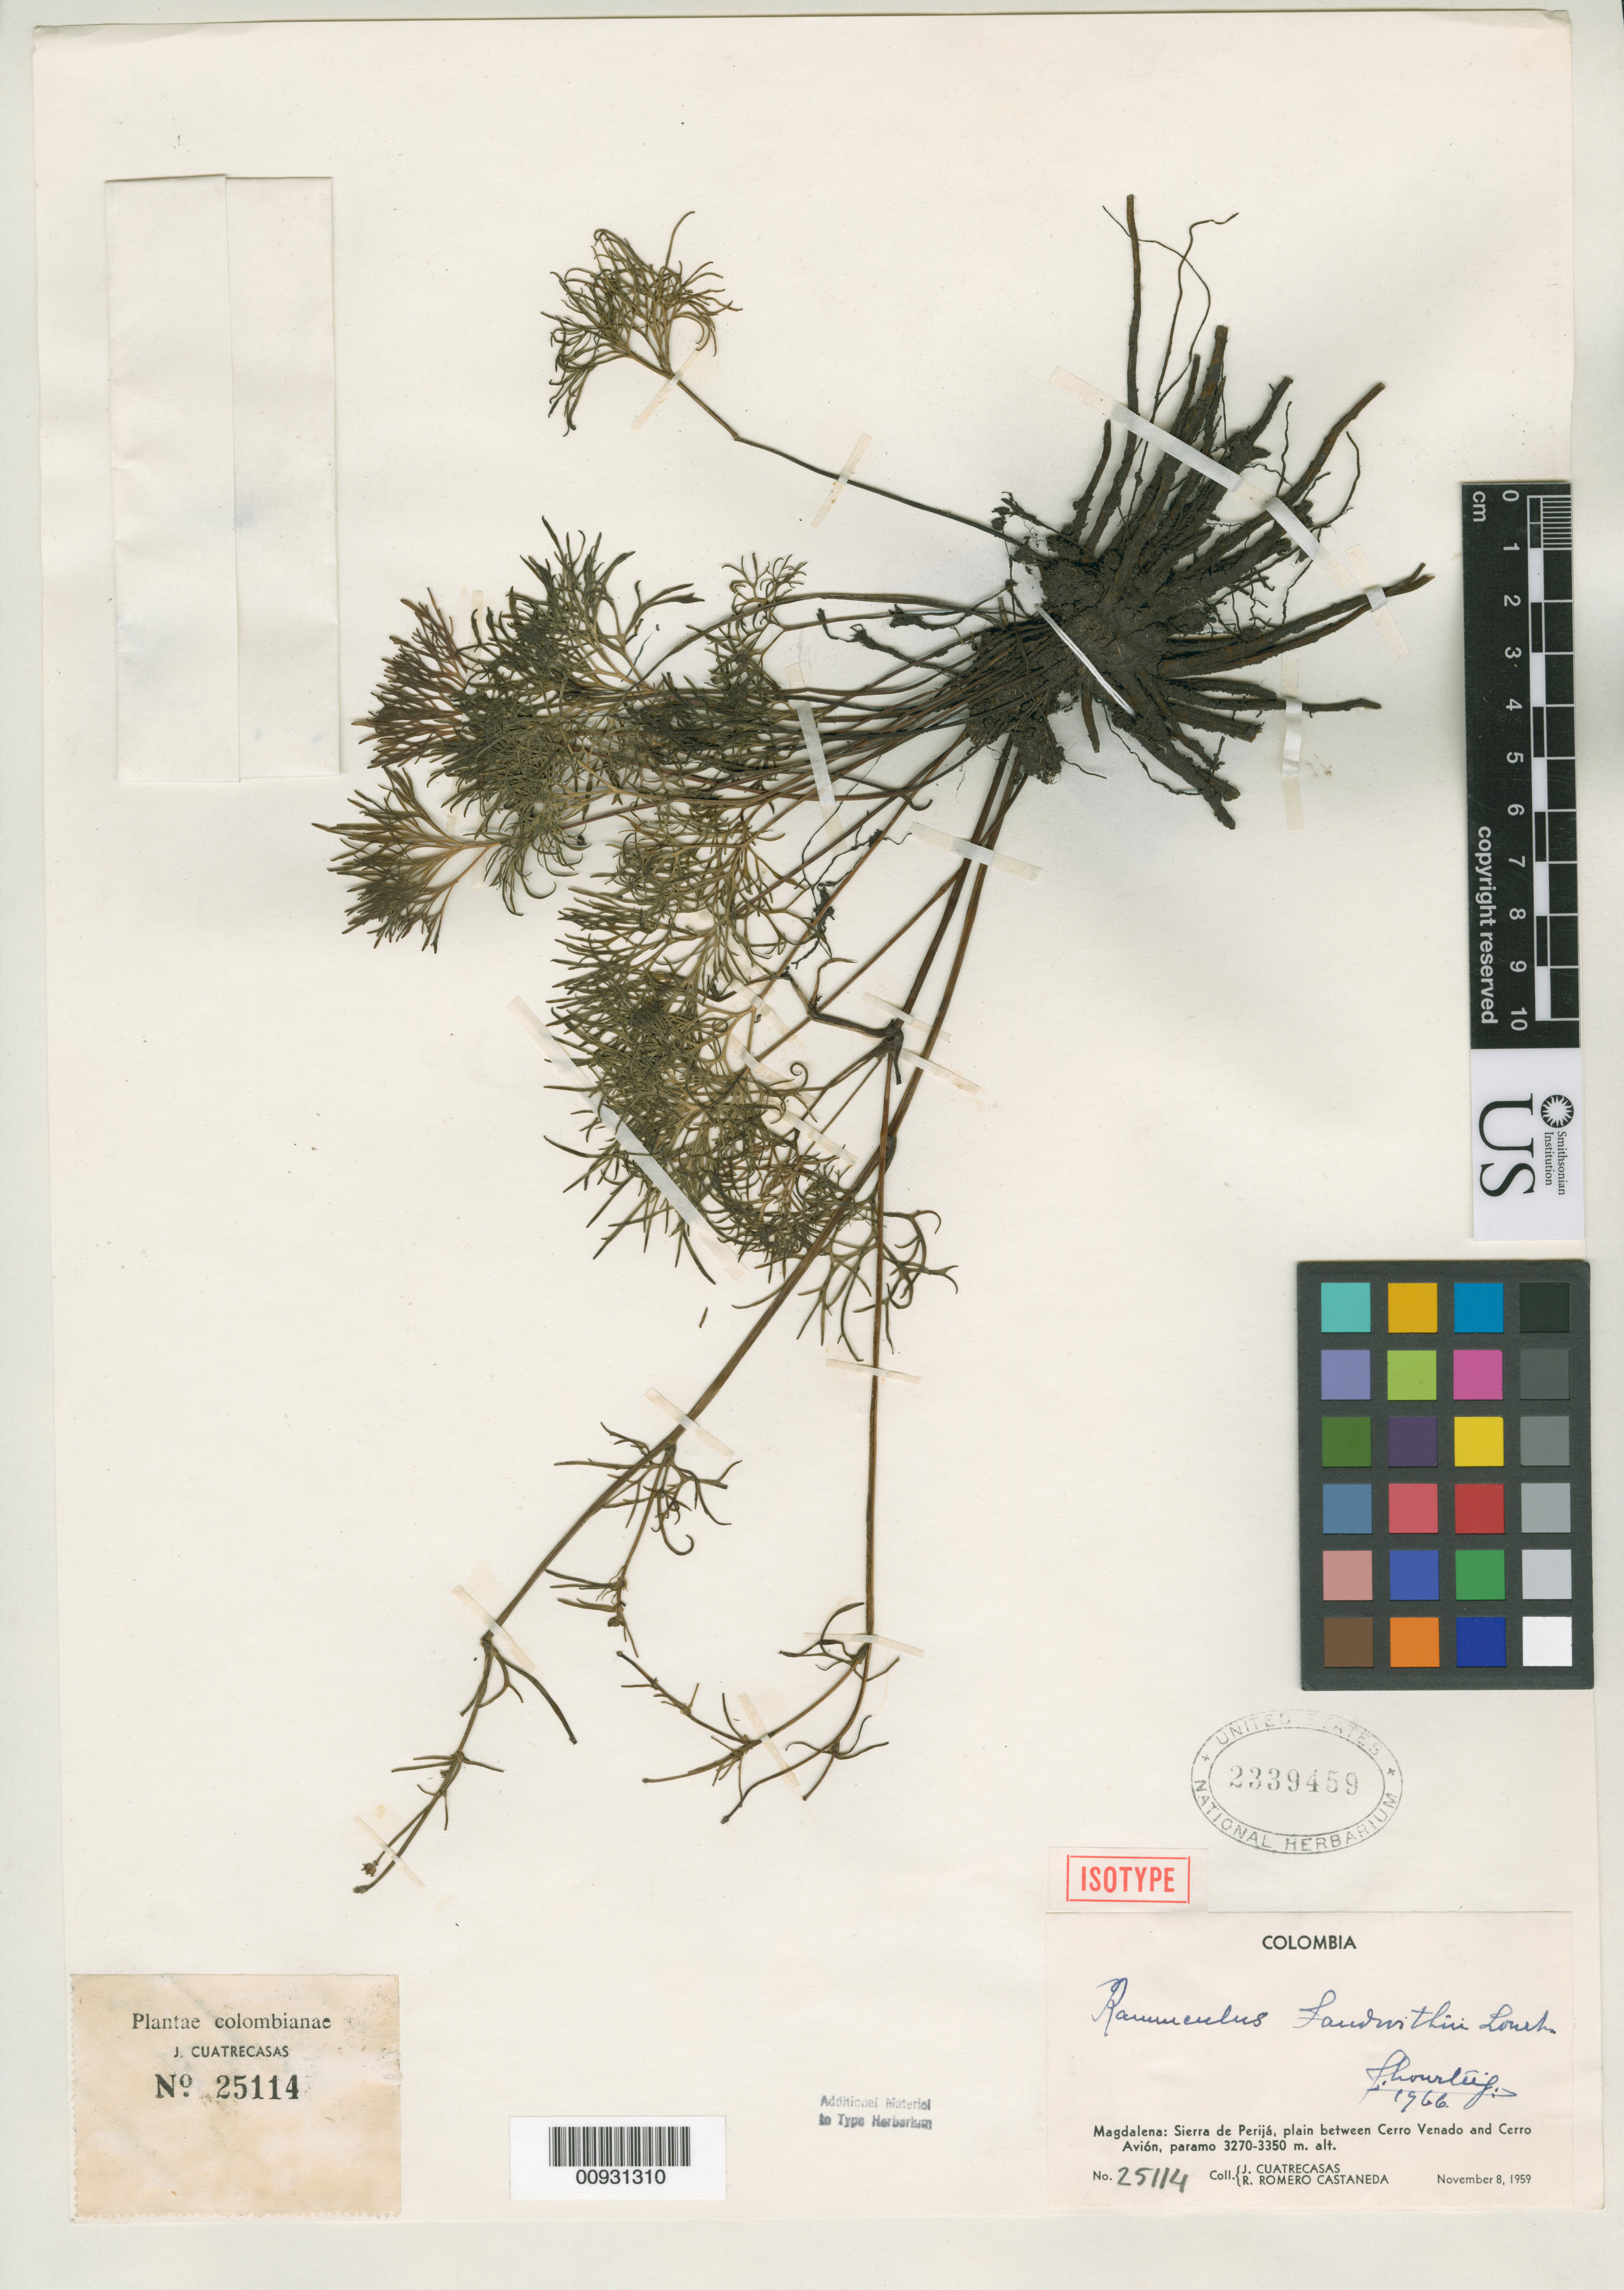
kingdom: Plantae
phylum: Tracheophyta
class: Magnoliopsida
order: Ranunculales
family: Ranunculaceae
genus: Ranunculus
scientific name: Ranunculus sandwithii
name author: Lourteig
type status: Isotype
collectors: J. Cuatrecasas & R. Romero Castañeda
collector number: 25114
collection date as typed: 08 Nov 1959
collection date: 1959-11-08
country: Colombia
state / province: Magdalena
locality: Sierra de Perijá, between Cerro Venado and Cerro Avión.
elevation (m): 3270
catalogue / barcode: US 2339459